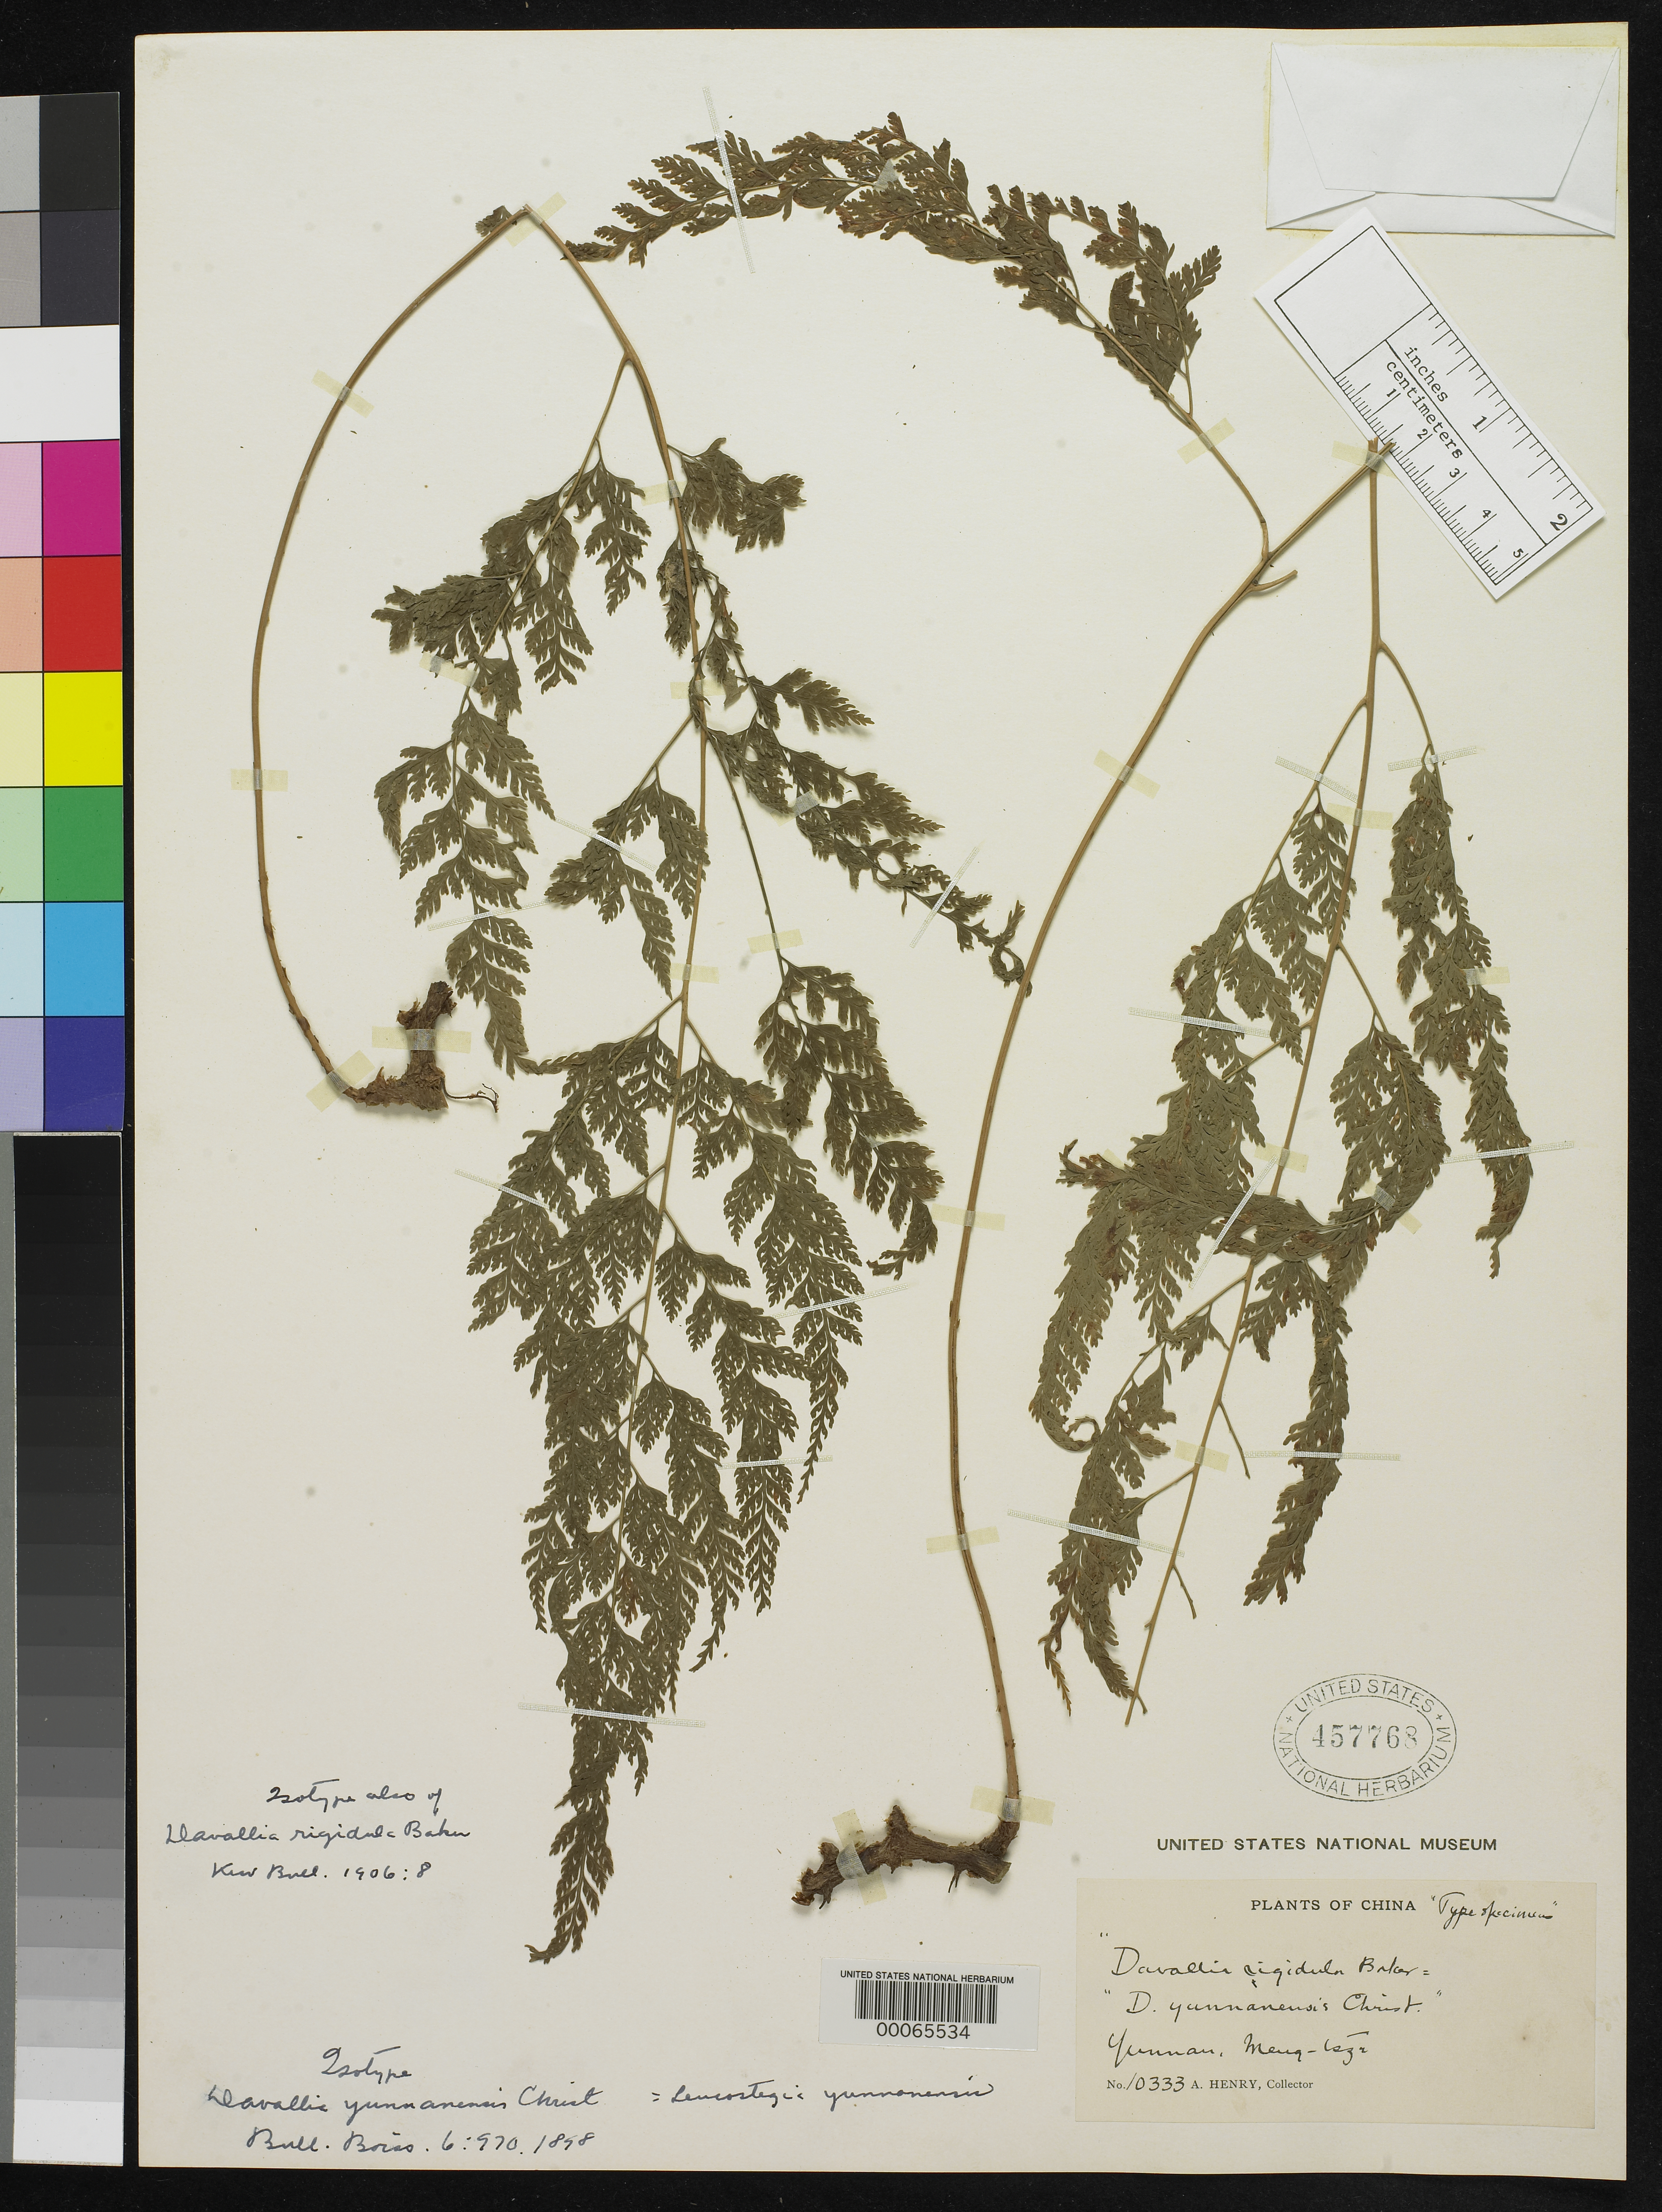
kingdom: Plantae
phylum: Tracheophyta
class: Polypodiopsida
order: Polypodiales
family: Davalliaceae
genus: Davallia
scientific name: Davallia yunnanensis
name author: Christ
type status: Isotype; Isosyntype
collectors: A. Henry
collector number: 10333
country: China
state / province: Yunnan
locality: Mengtze [Meng-tsze]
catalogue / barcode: US 457768